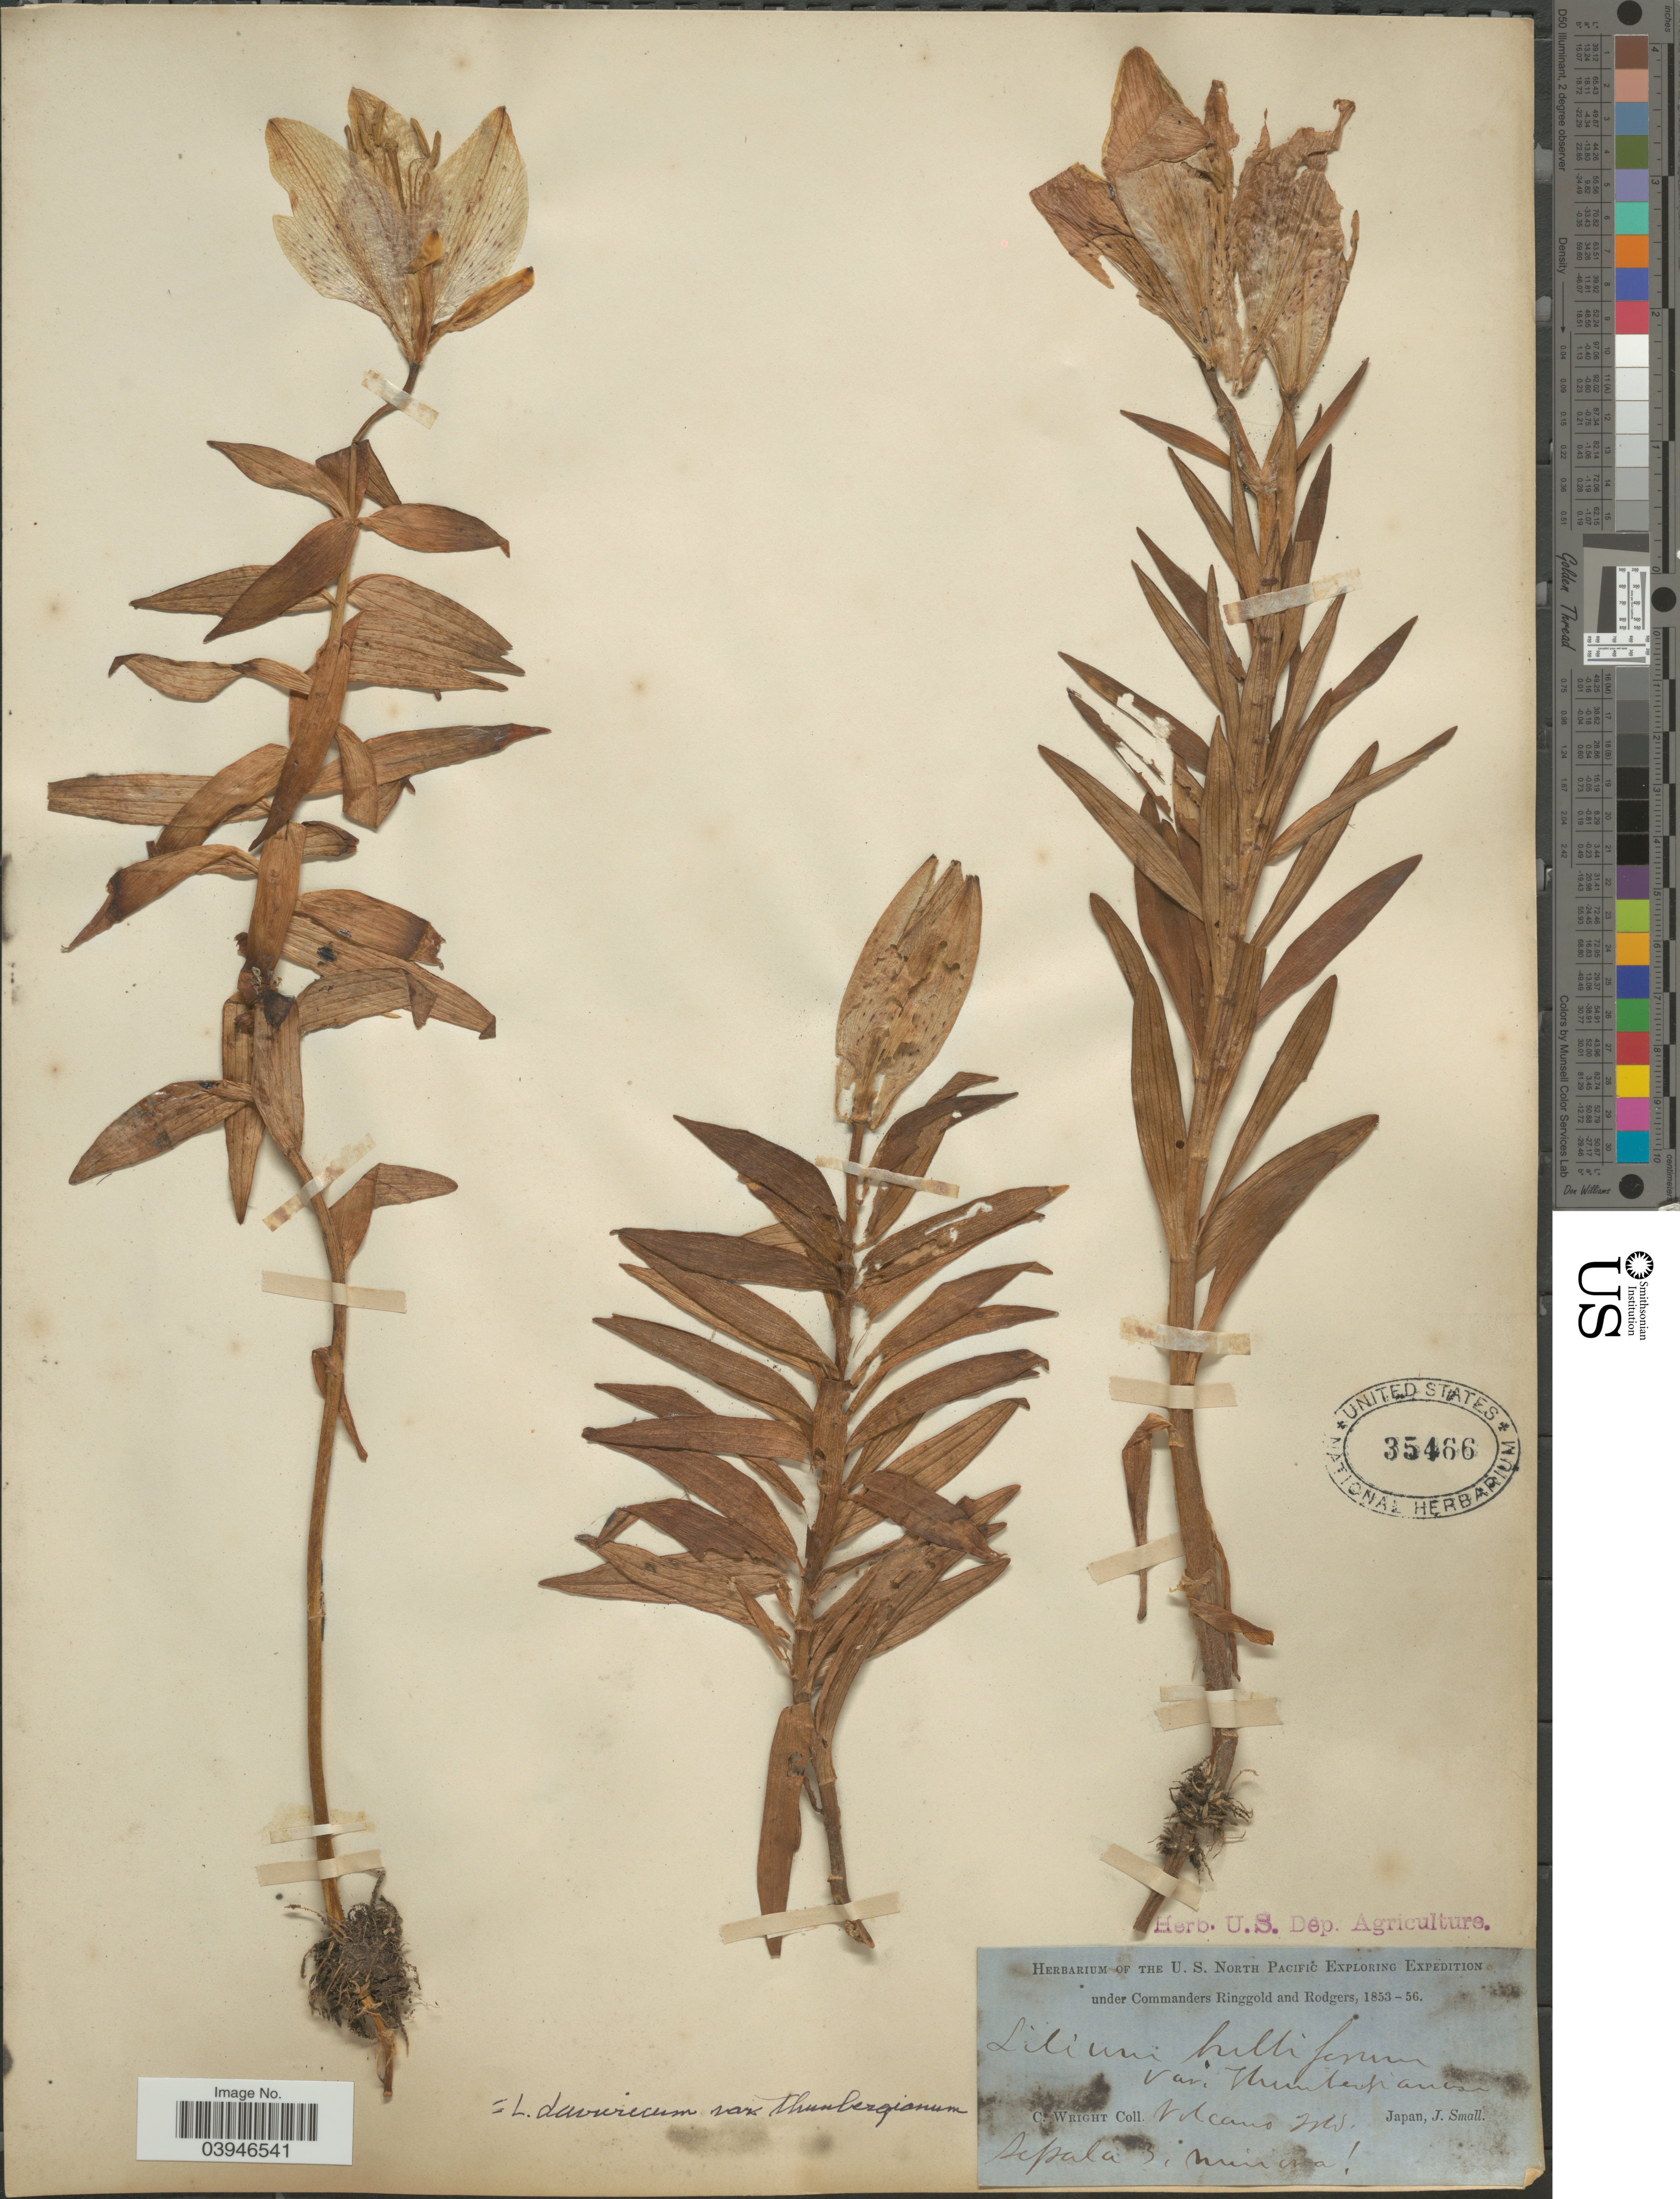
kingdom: Plantae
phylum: Tracheophyta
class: Liliopsida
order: Liliales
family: Liliaceae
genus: Lilium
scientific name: Lilium dauricum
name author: Ker Gawl.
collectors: C. Wright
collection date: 1853/1856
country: Japan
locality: Volcano Mts. Sepala 3; Minicroa [illegible text] [interpreted]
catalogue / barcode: US 35466